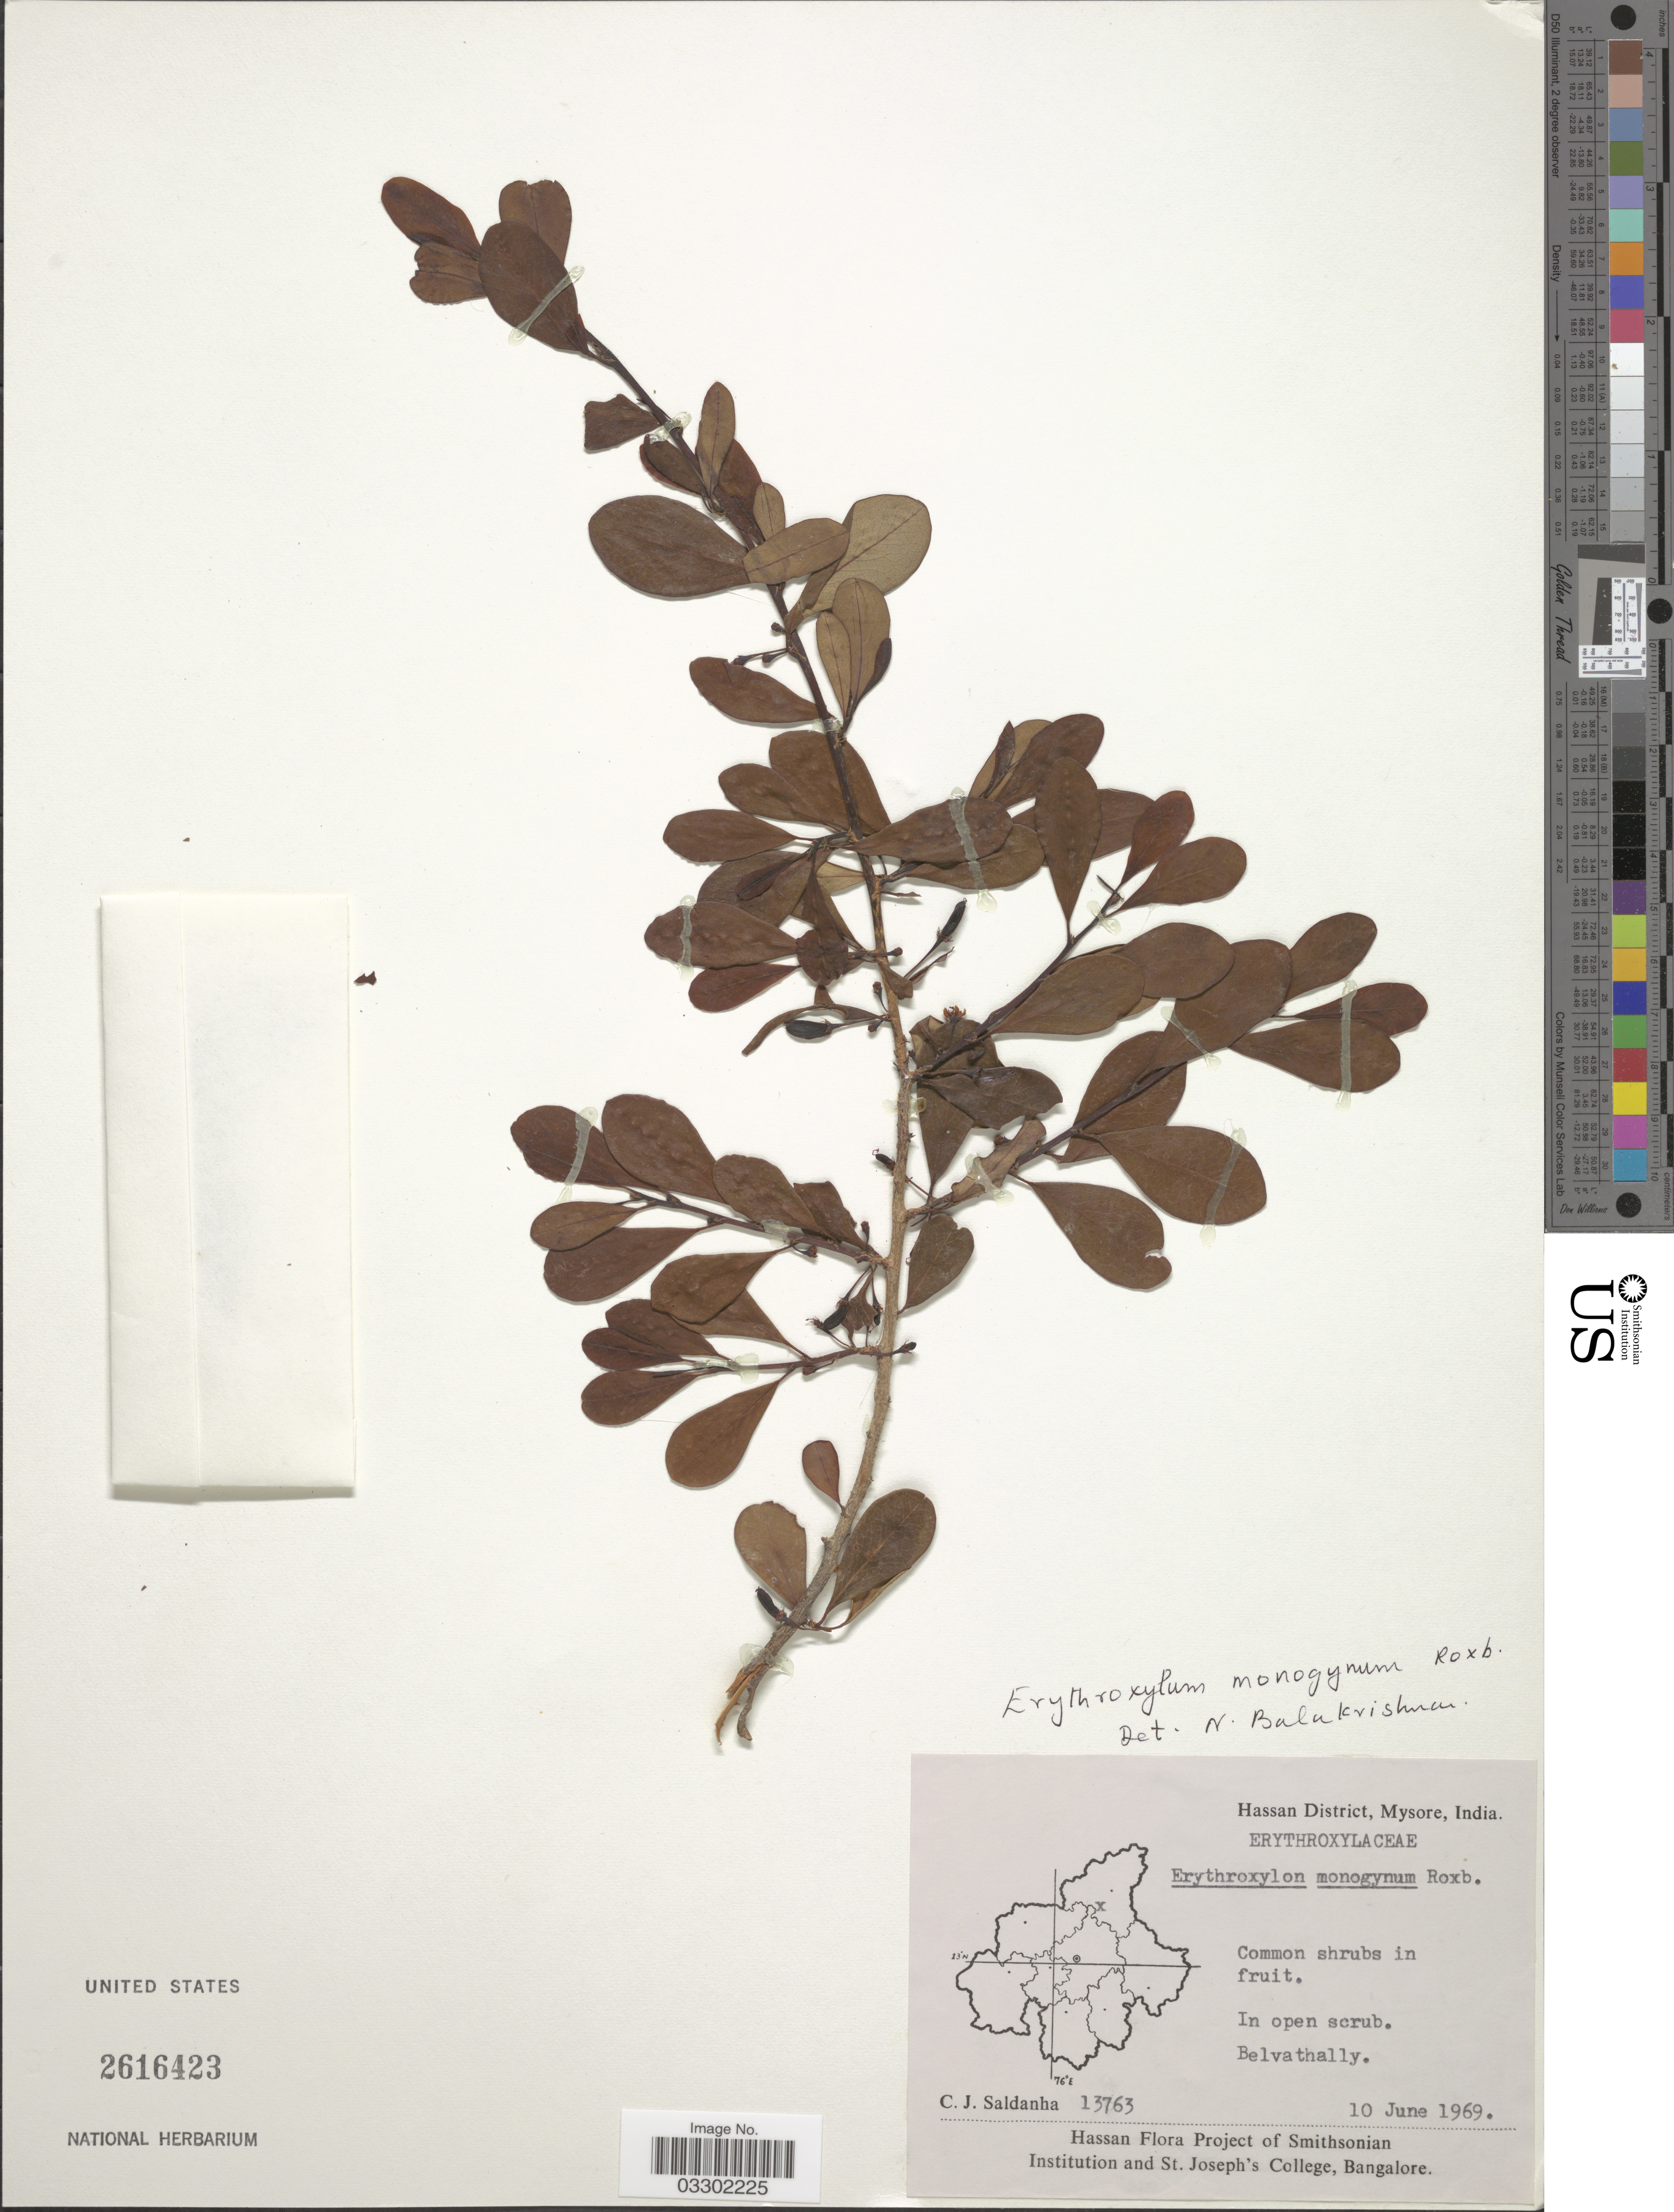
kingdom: Plantae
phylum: Tracheophyta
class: Magnoliopsida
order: Malpighiales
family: Erythroxylaceae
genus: Erythroxylum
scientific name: Erythroxylum monogynum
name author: Roxb.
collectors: C. J. Saldanha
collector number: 13763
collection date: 1969-06-10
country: India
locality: Hassan District, Mysore, Belvathally.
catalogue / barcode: US 2616423